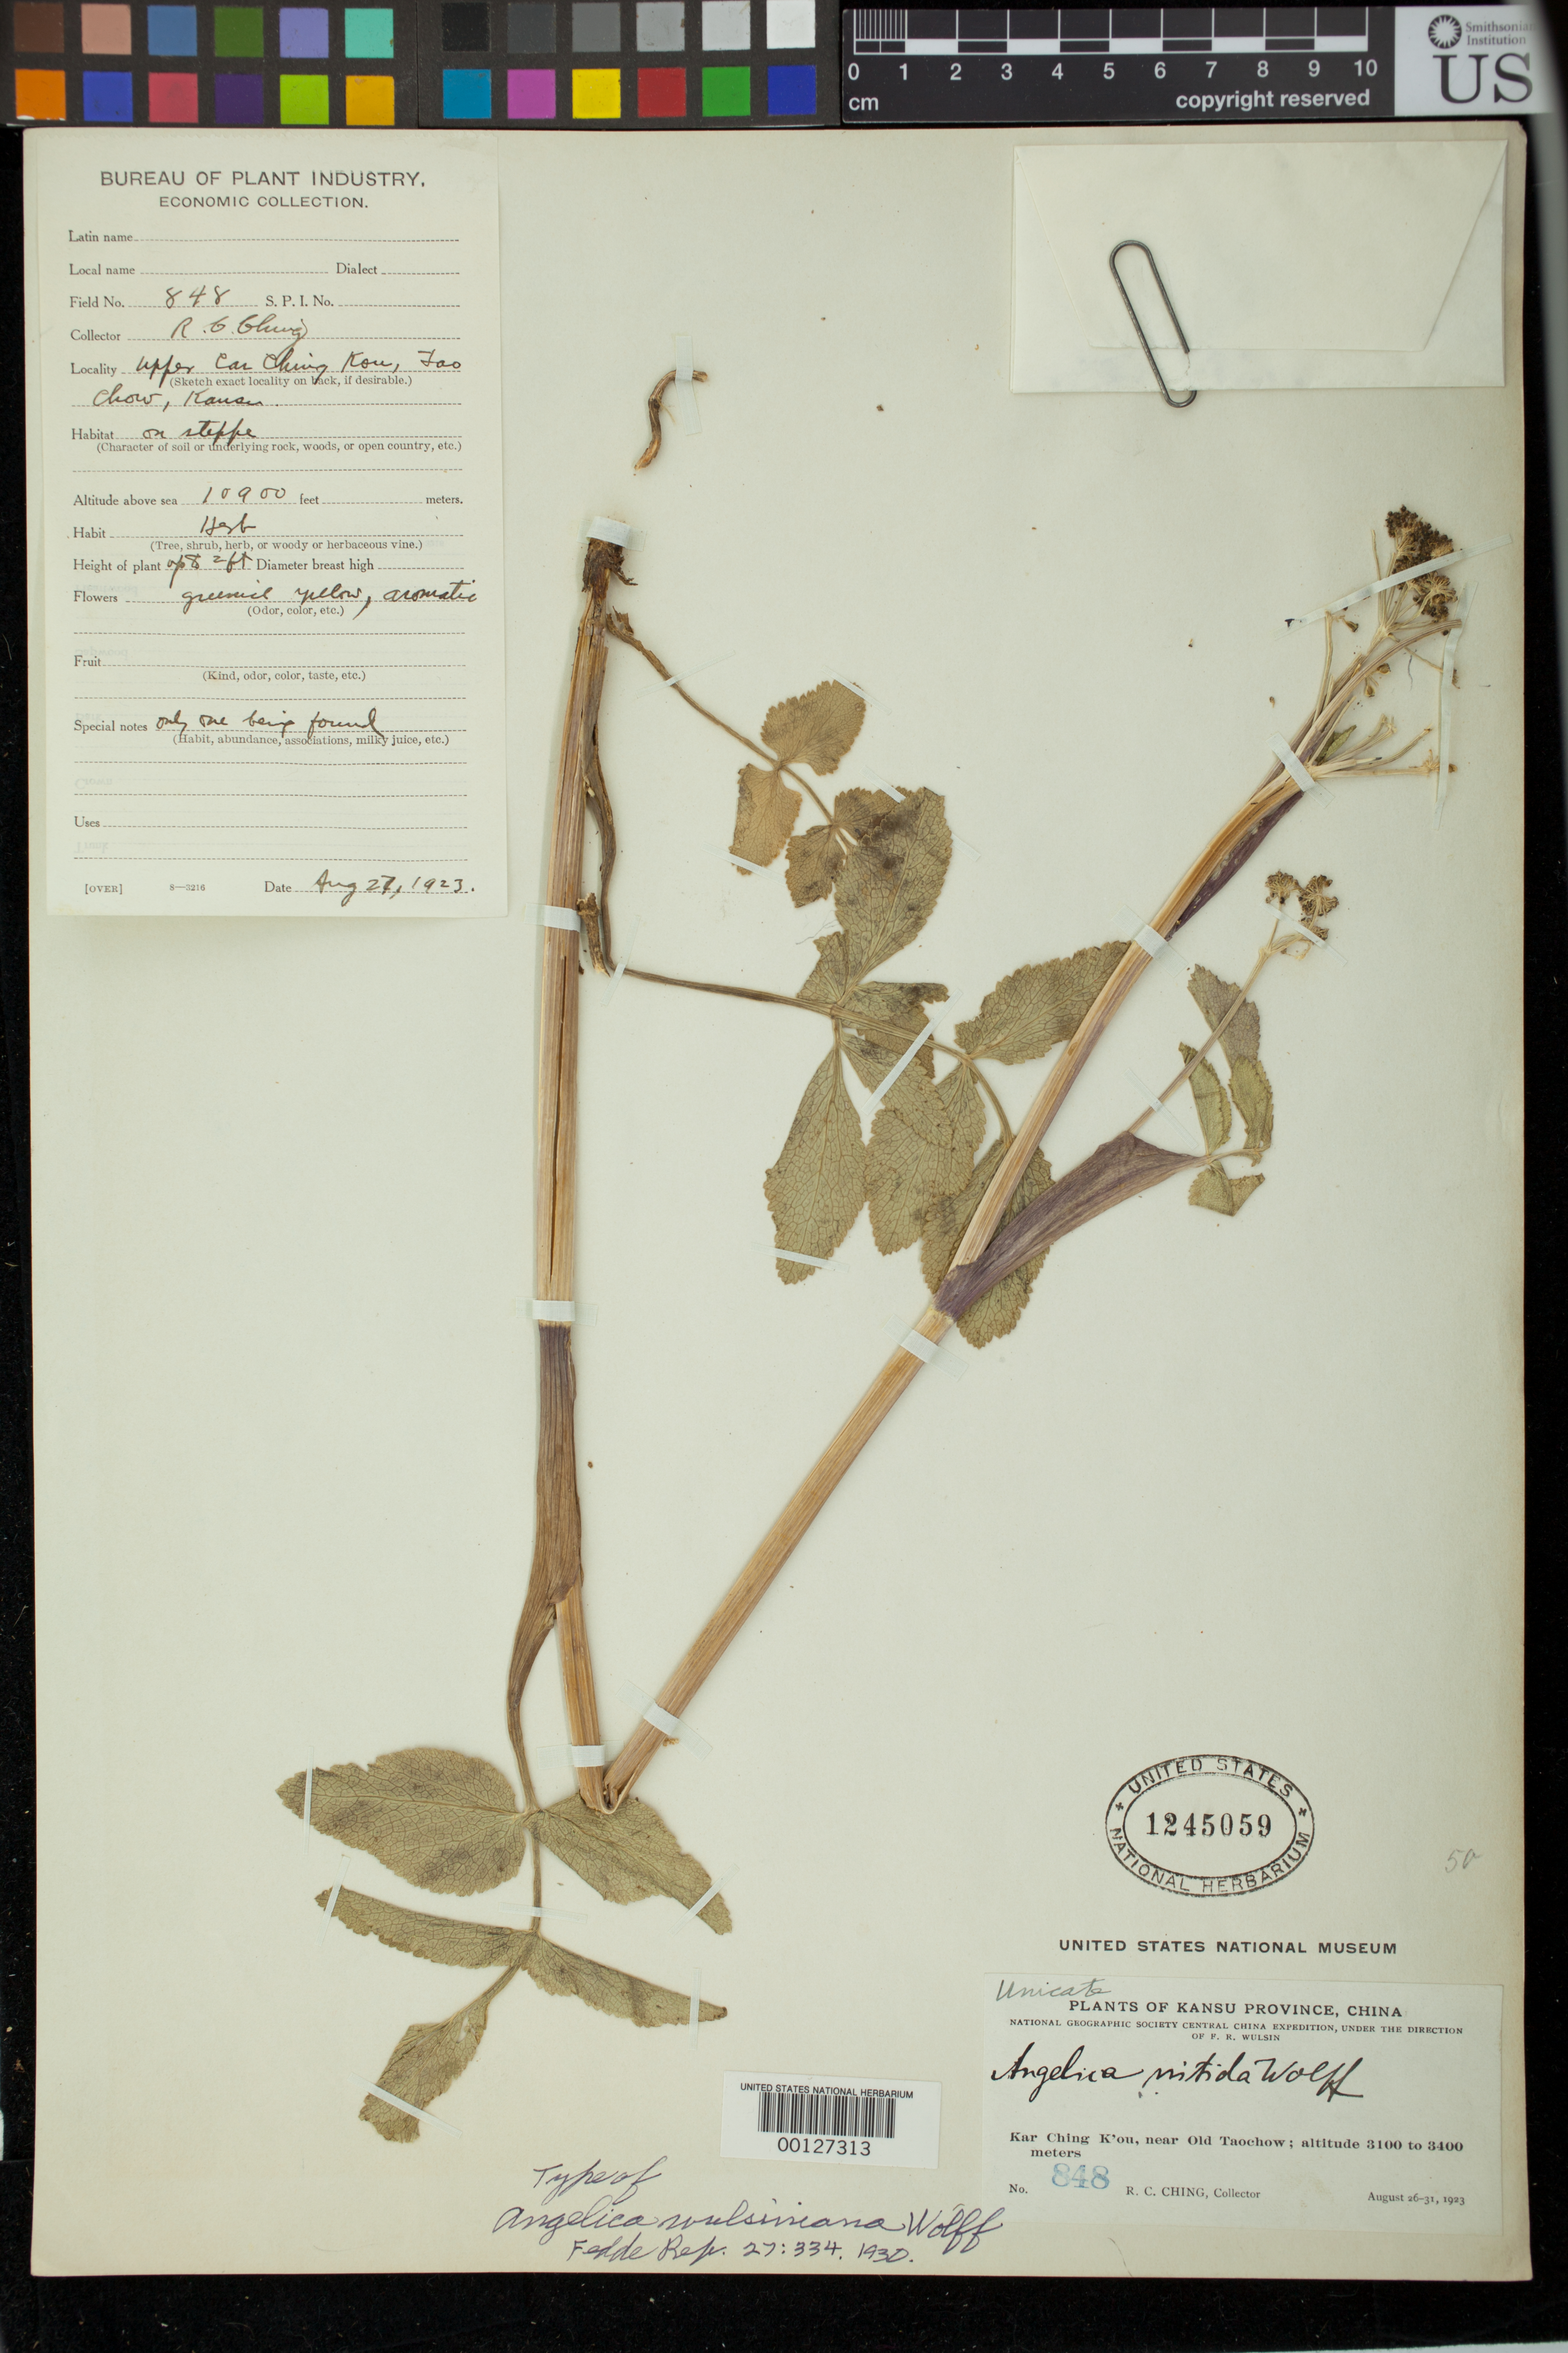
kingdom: Plantae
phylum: Tracheophyta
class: Magnoliopsida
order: Apiales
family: Apiaceae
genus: Angelica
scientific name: Angelica wulsiniana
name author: H. Wolff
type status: Type Collection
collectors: R. C. Ching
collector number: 848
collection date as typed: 26 Aug 1923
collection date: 1923-08-26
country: China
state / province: Gansu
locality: Taochow.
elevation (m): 3100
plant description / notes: Protologue does not indicate location of holotype; US specimen is annotated as "unicate" and as "Type of Angelica wulsiniana Wolff" and may represent holotype.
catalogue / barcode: US 1245059